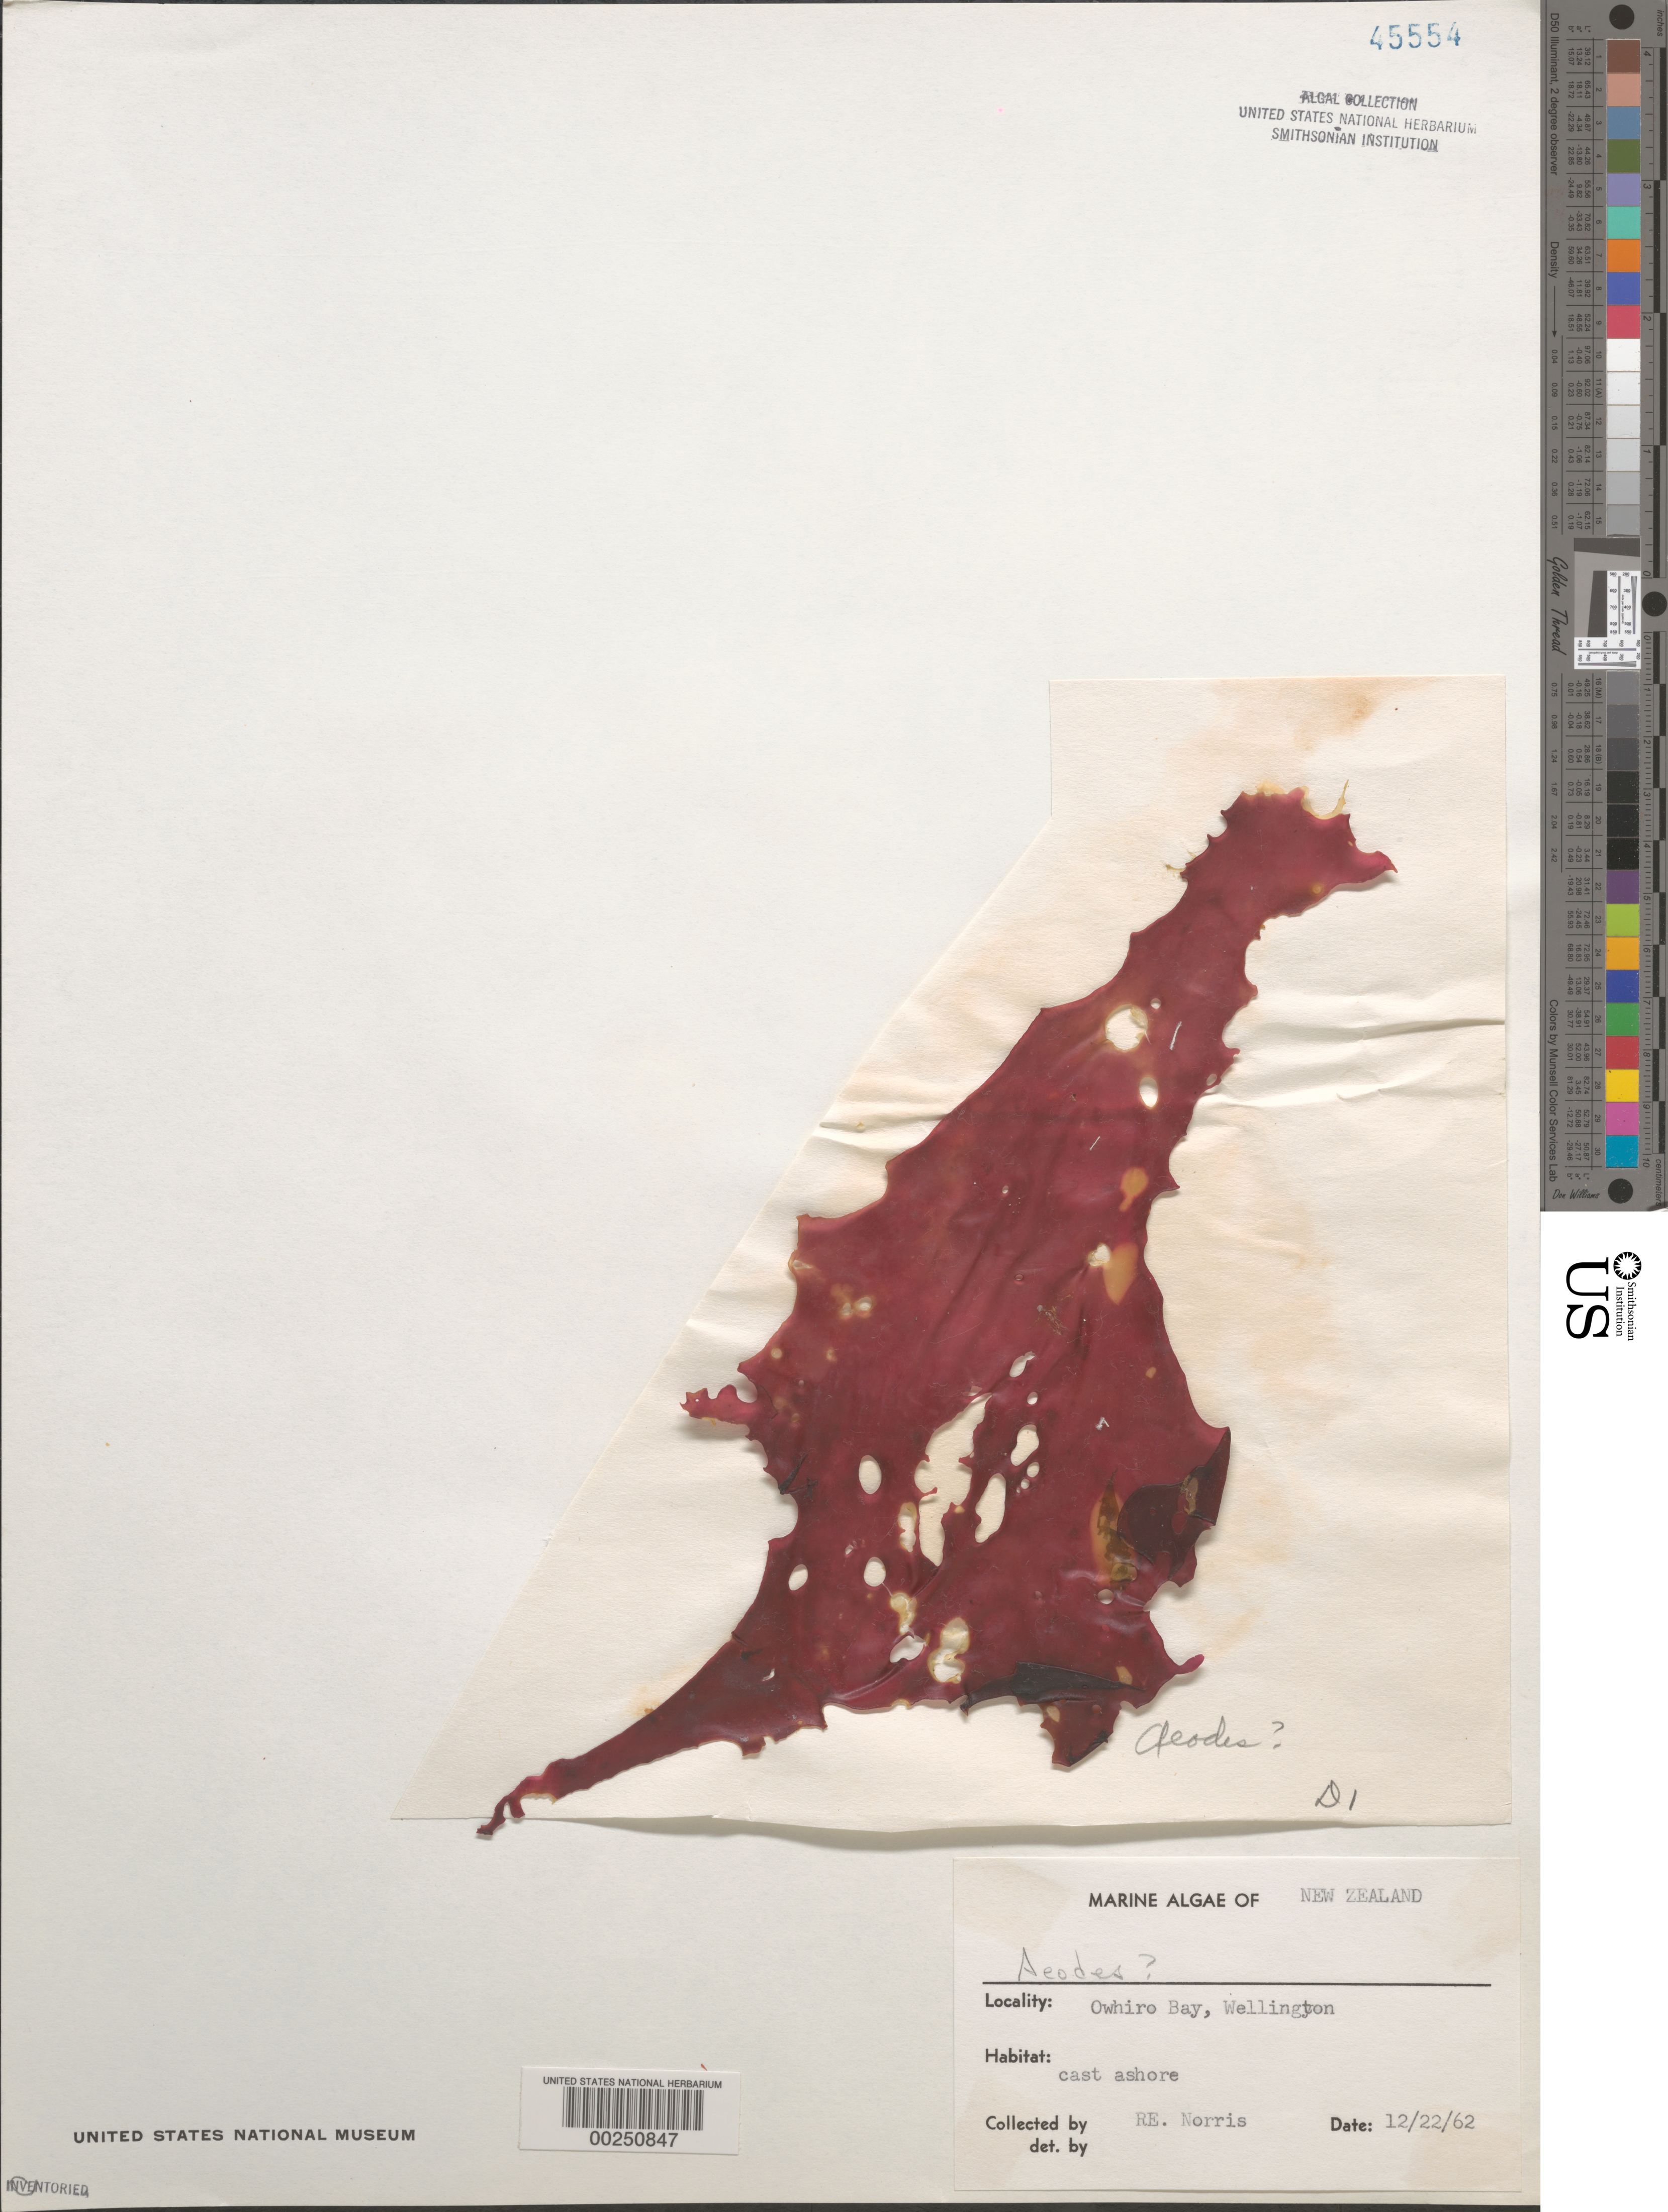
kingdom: Plantae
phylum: Rhodophyta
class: Florideophyceae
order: Halymeniales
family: Halymeniaceae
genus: Aeodes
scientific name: Aeodes sp.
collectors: R. E. Norris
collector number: D1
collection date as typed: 22 Dec 1962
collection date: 1962-12-22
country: New Zealand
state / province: Wellington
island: North Island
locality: Wellington, Owhiro Bay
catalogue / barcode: US 45554